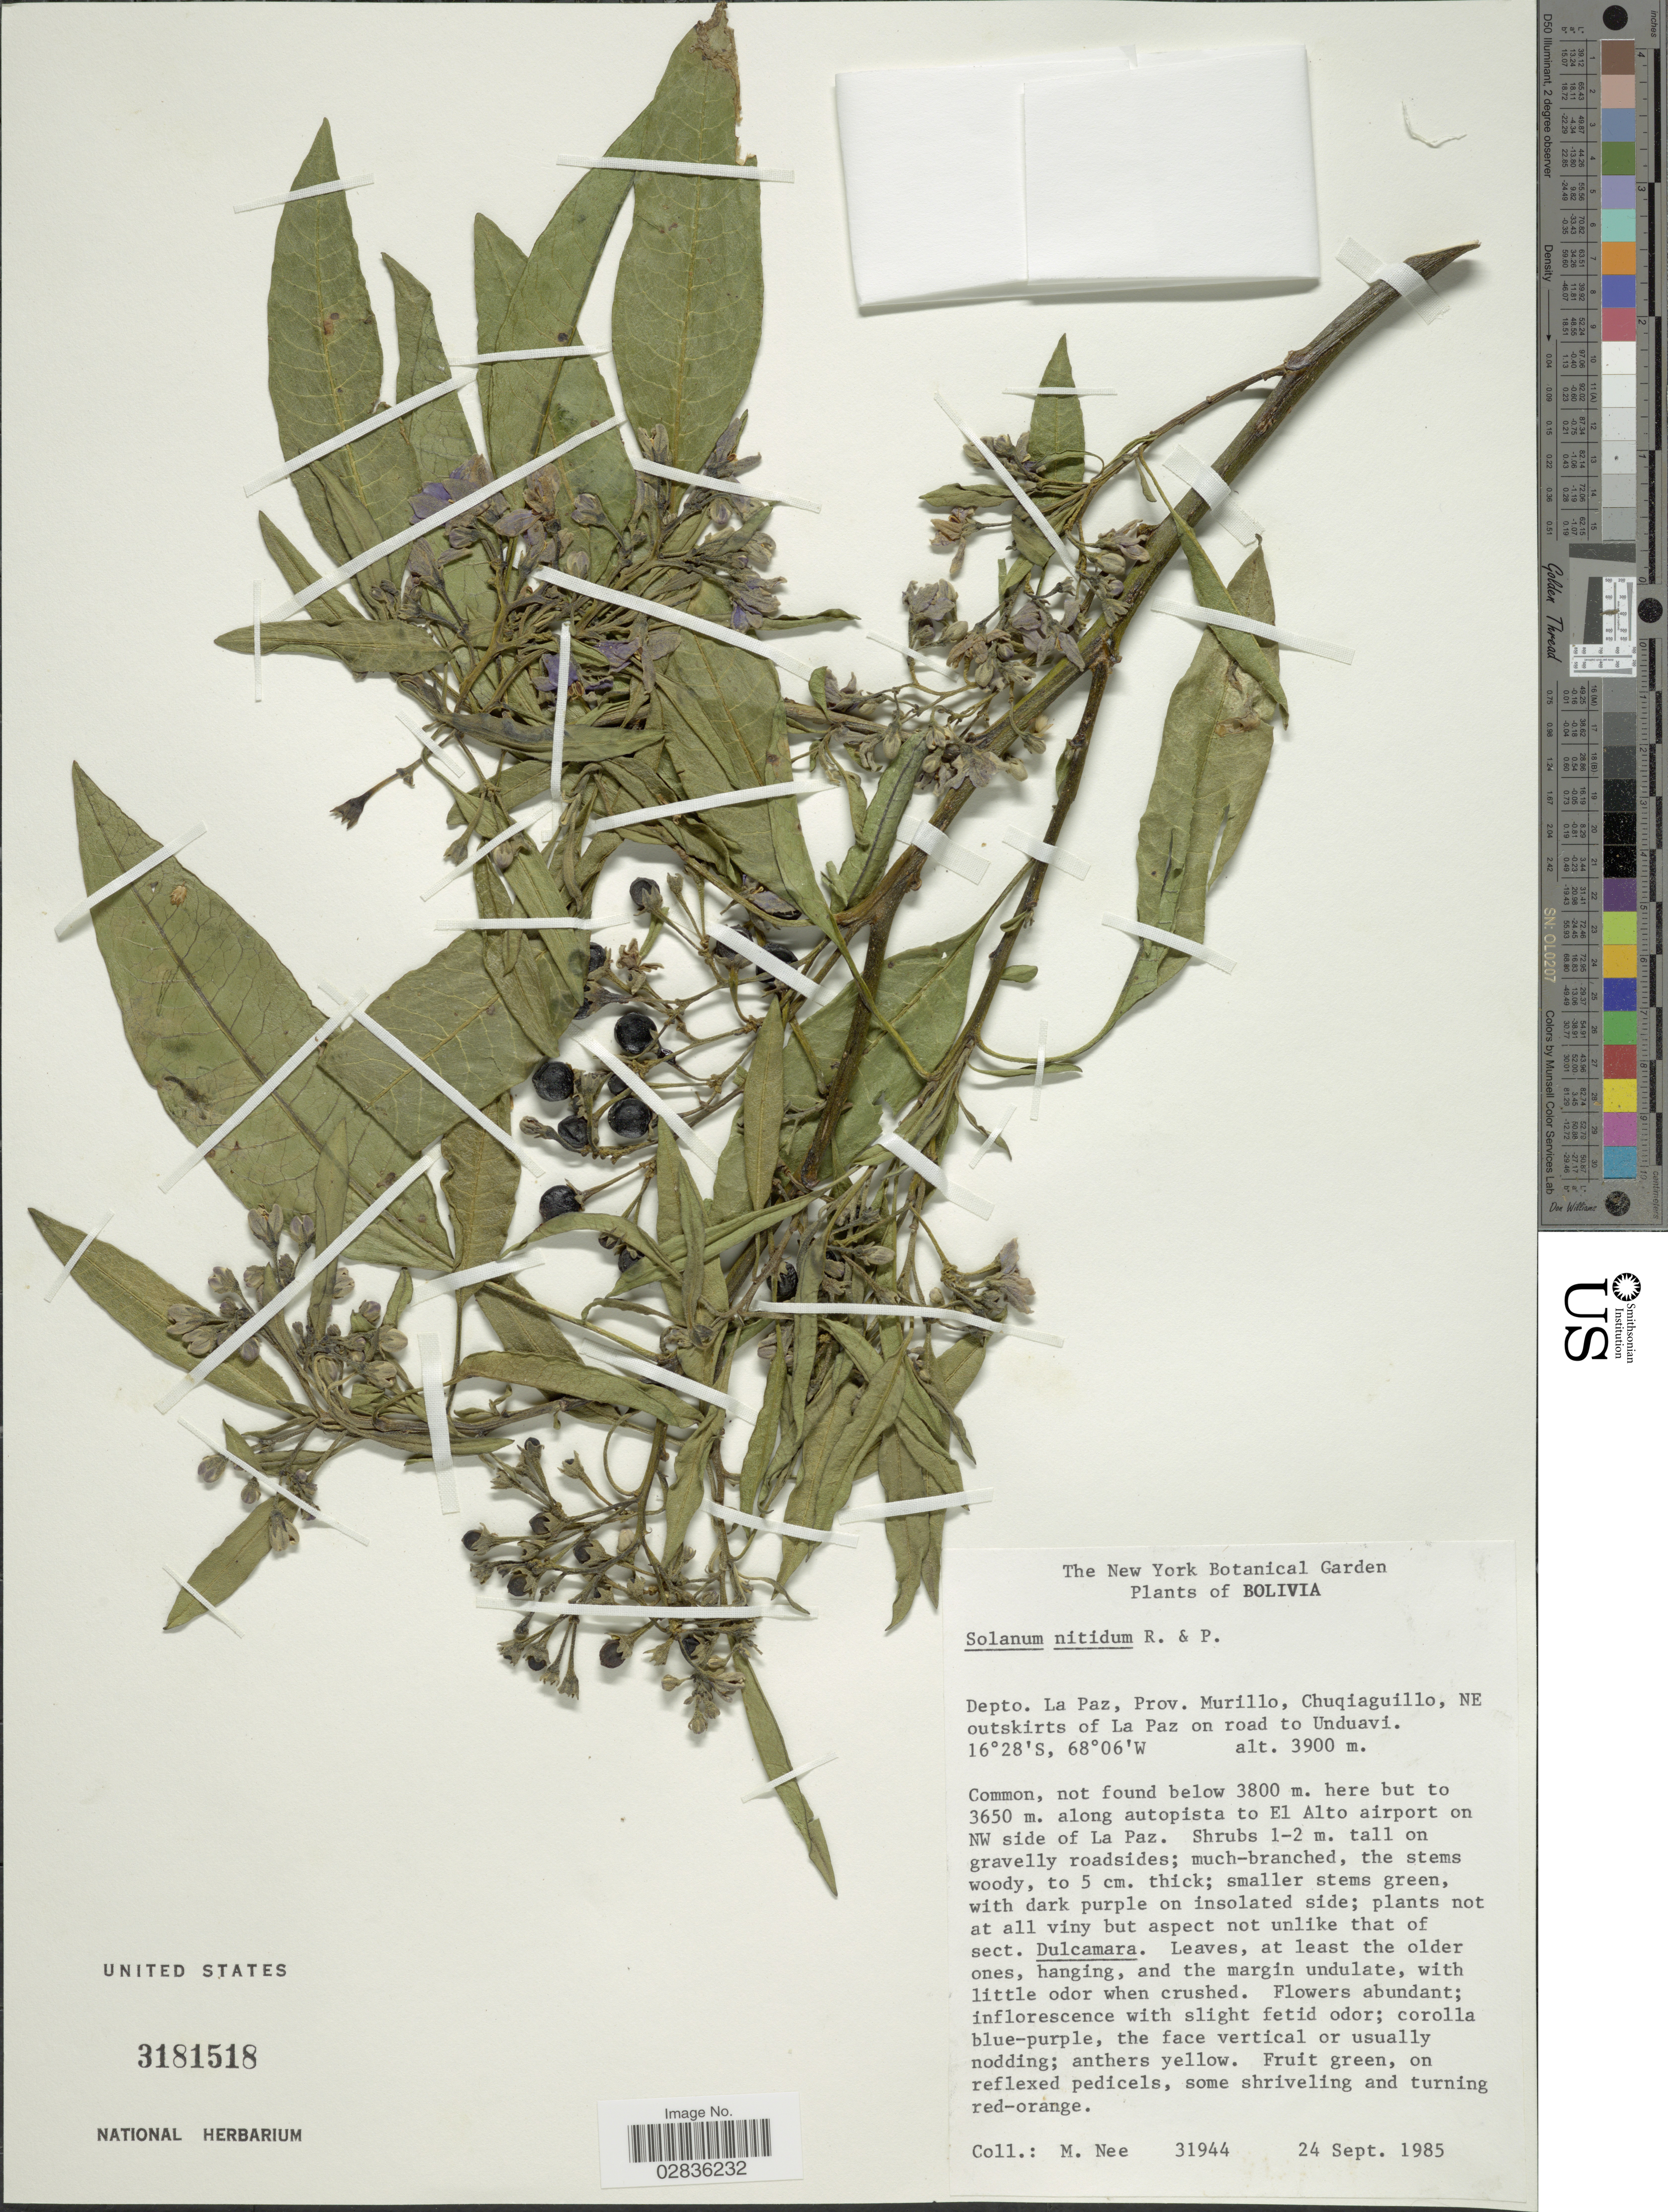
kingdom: Plantae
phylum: Tracheophyta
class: Magnoliopsida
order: Solanales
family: Solanaceae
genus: Solanum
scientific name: Solanum nitidum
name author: Ruiz & Pav.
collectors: M. Nee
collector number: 31944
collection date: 1985-09-24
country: Bolivia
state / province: La Paz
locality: Depto. La Paz, Prov. Murillo, Chuqiaguillo, NE outskirts of La Paz on road to Unduavi.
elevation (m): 3900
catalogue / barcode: US 3181518